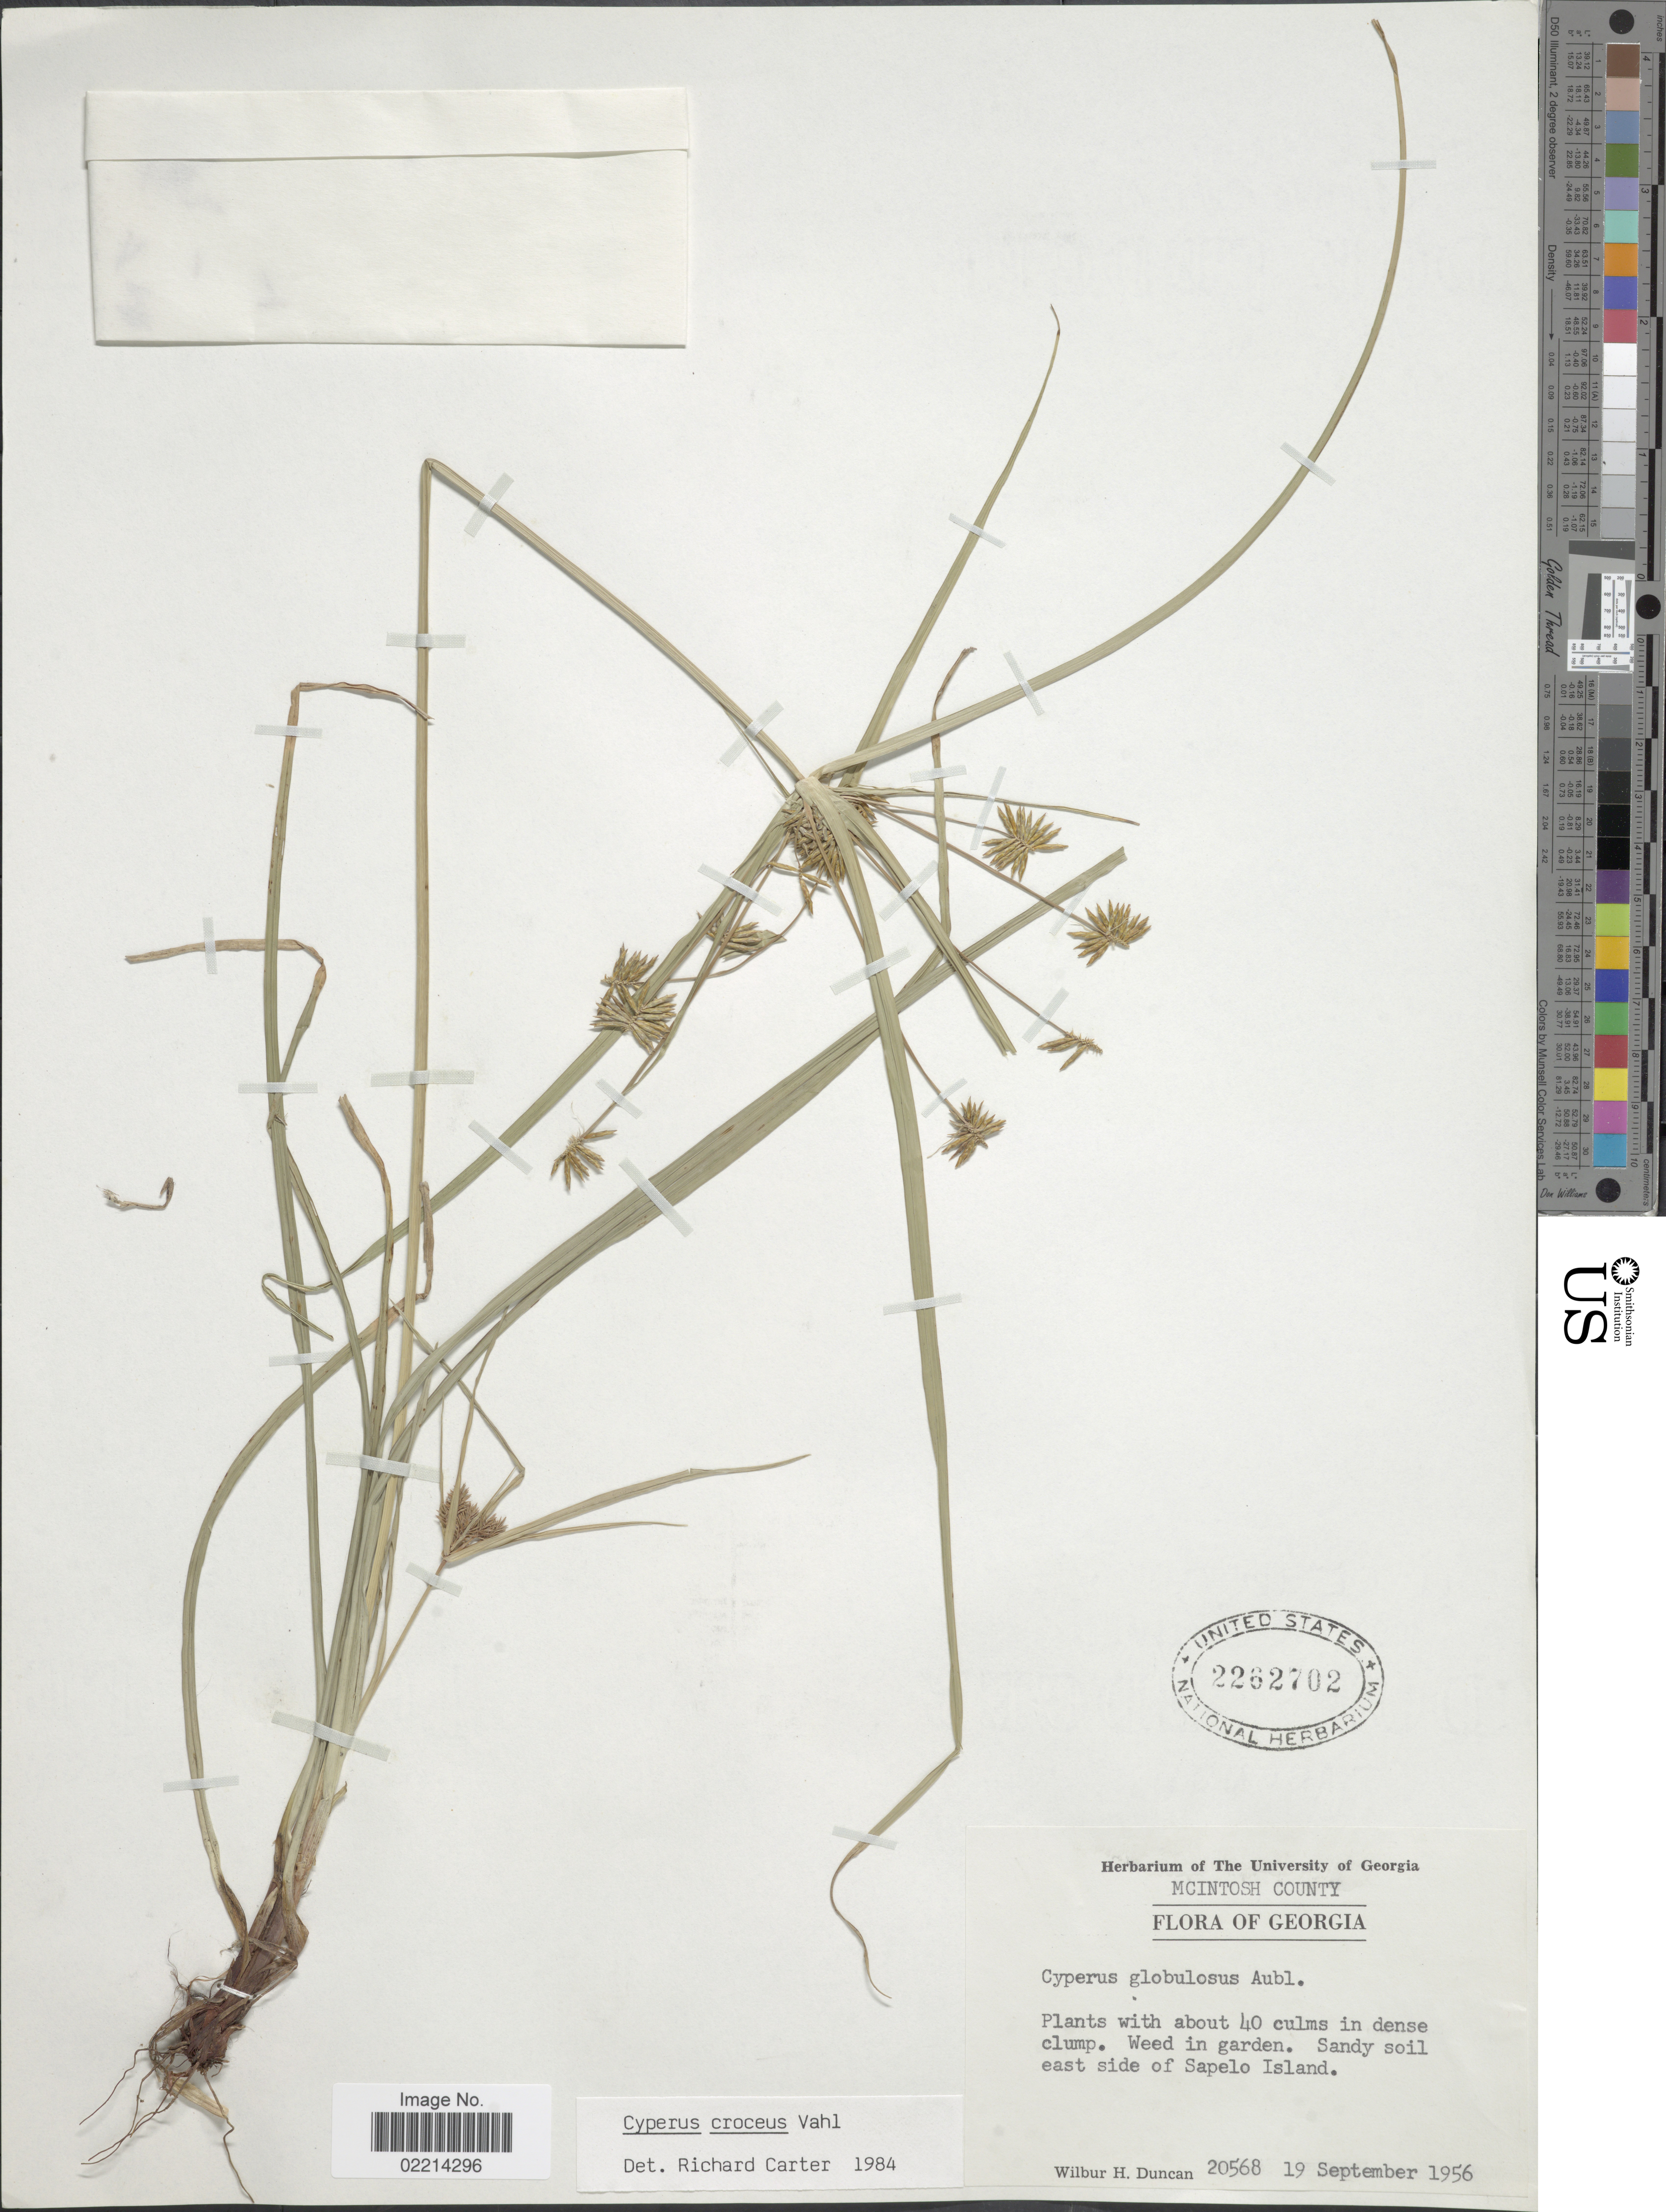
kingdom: Plantae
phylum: Tracheophyta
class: Liliopsida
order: Poales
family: Cyperaceae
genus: Cyperus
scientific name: Cyperus croceus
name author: Vahl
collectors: W. H. Duncan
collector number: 20568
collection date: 1956-09-19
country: United States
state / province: Georgia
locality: McIntosh County, Sandu soil east side of Sapelo Island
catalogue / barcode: US 2262702